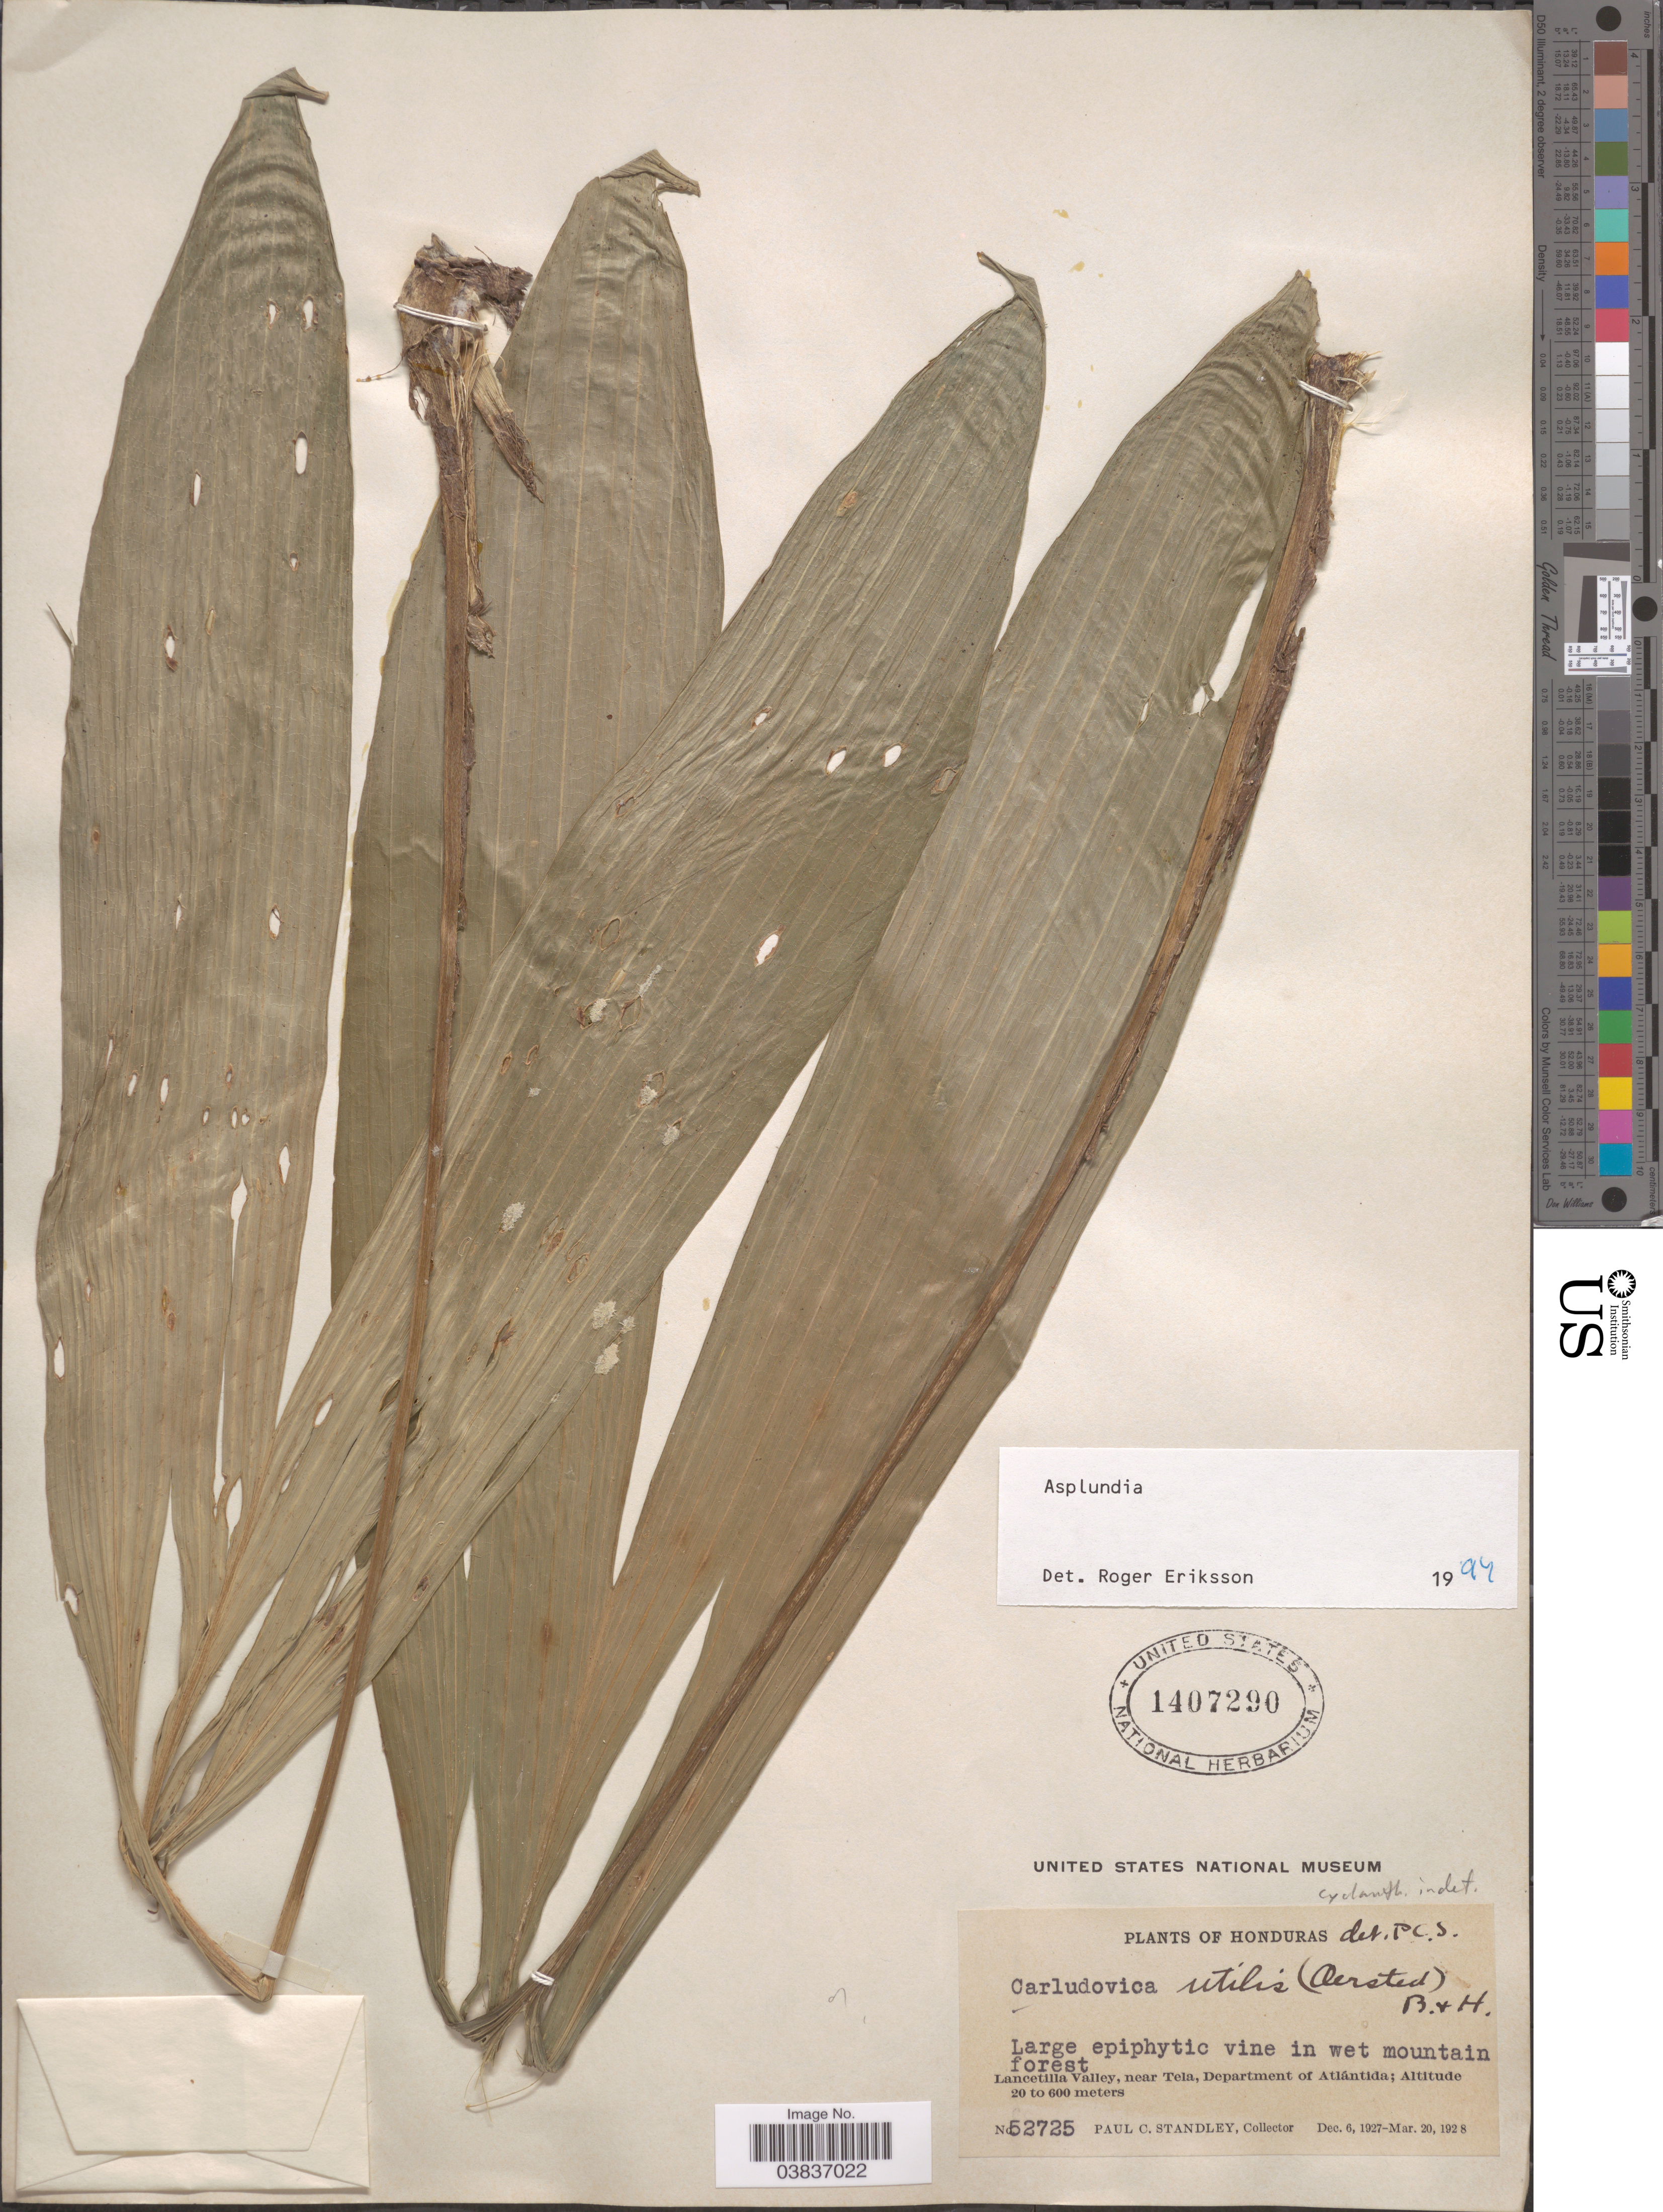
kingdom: Plantae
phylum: Tracheophyta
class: Liliopsida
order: Pandanales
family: Cyclanthaceae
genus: Asplundia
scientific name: Asplundia sp.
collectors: P. C. Standley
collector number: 52725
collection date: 1927-12-06/1928-03-20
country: Honduras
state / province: Atlantida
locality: Lancetilla Valley, near Tela, Department of Atlántida.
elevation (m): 20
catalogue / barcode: US 1407290